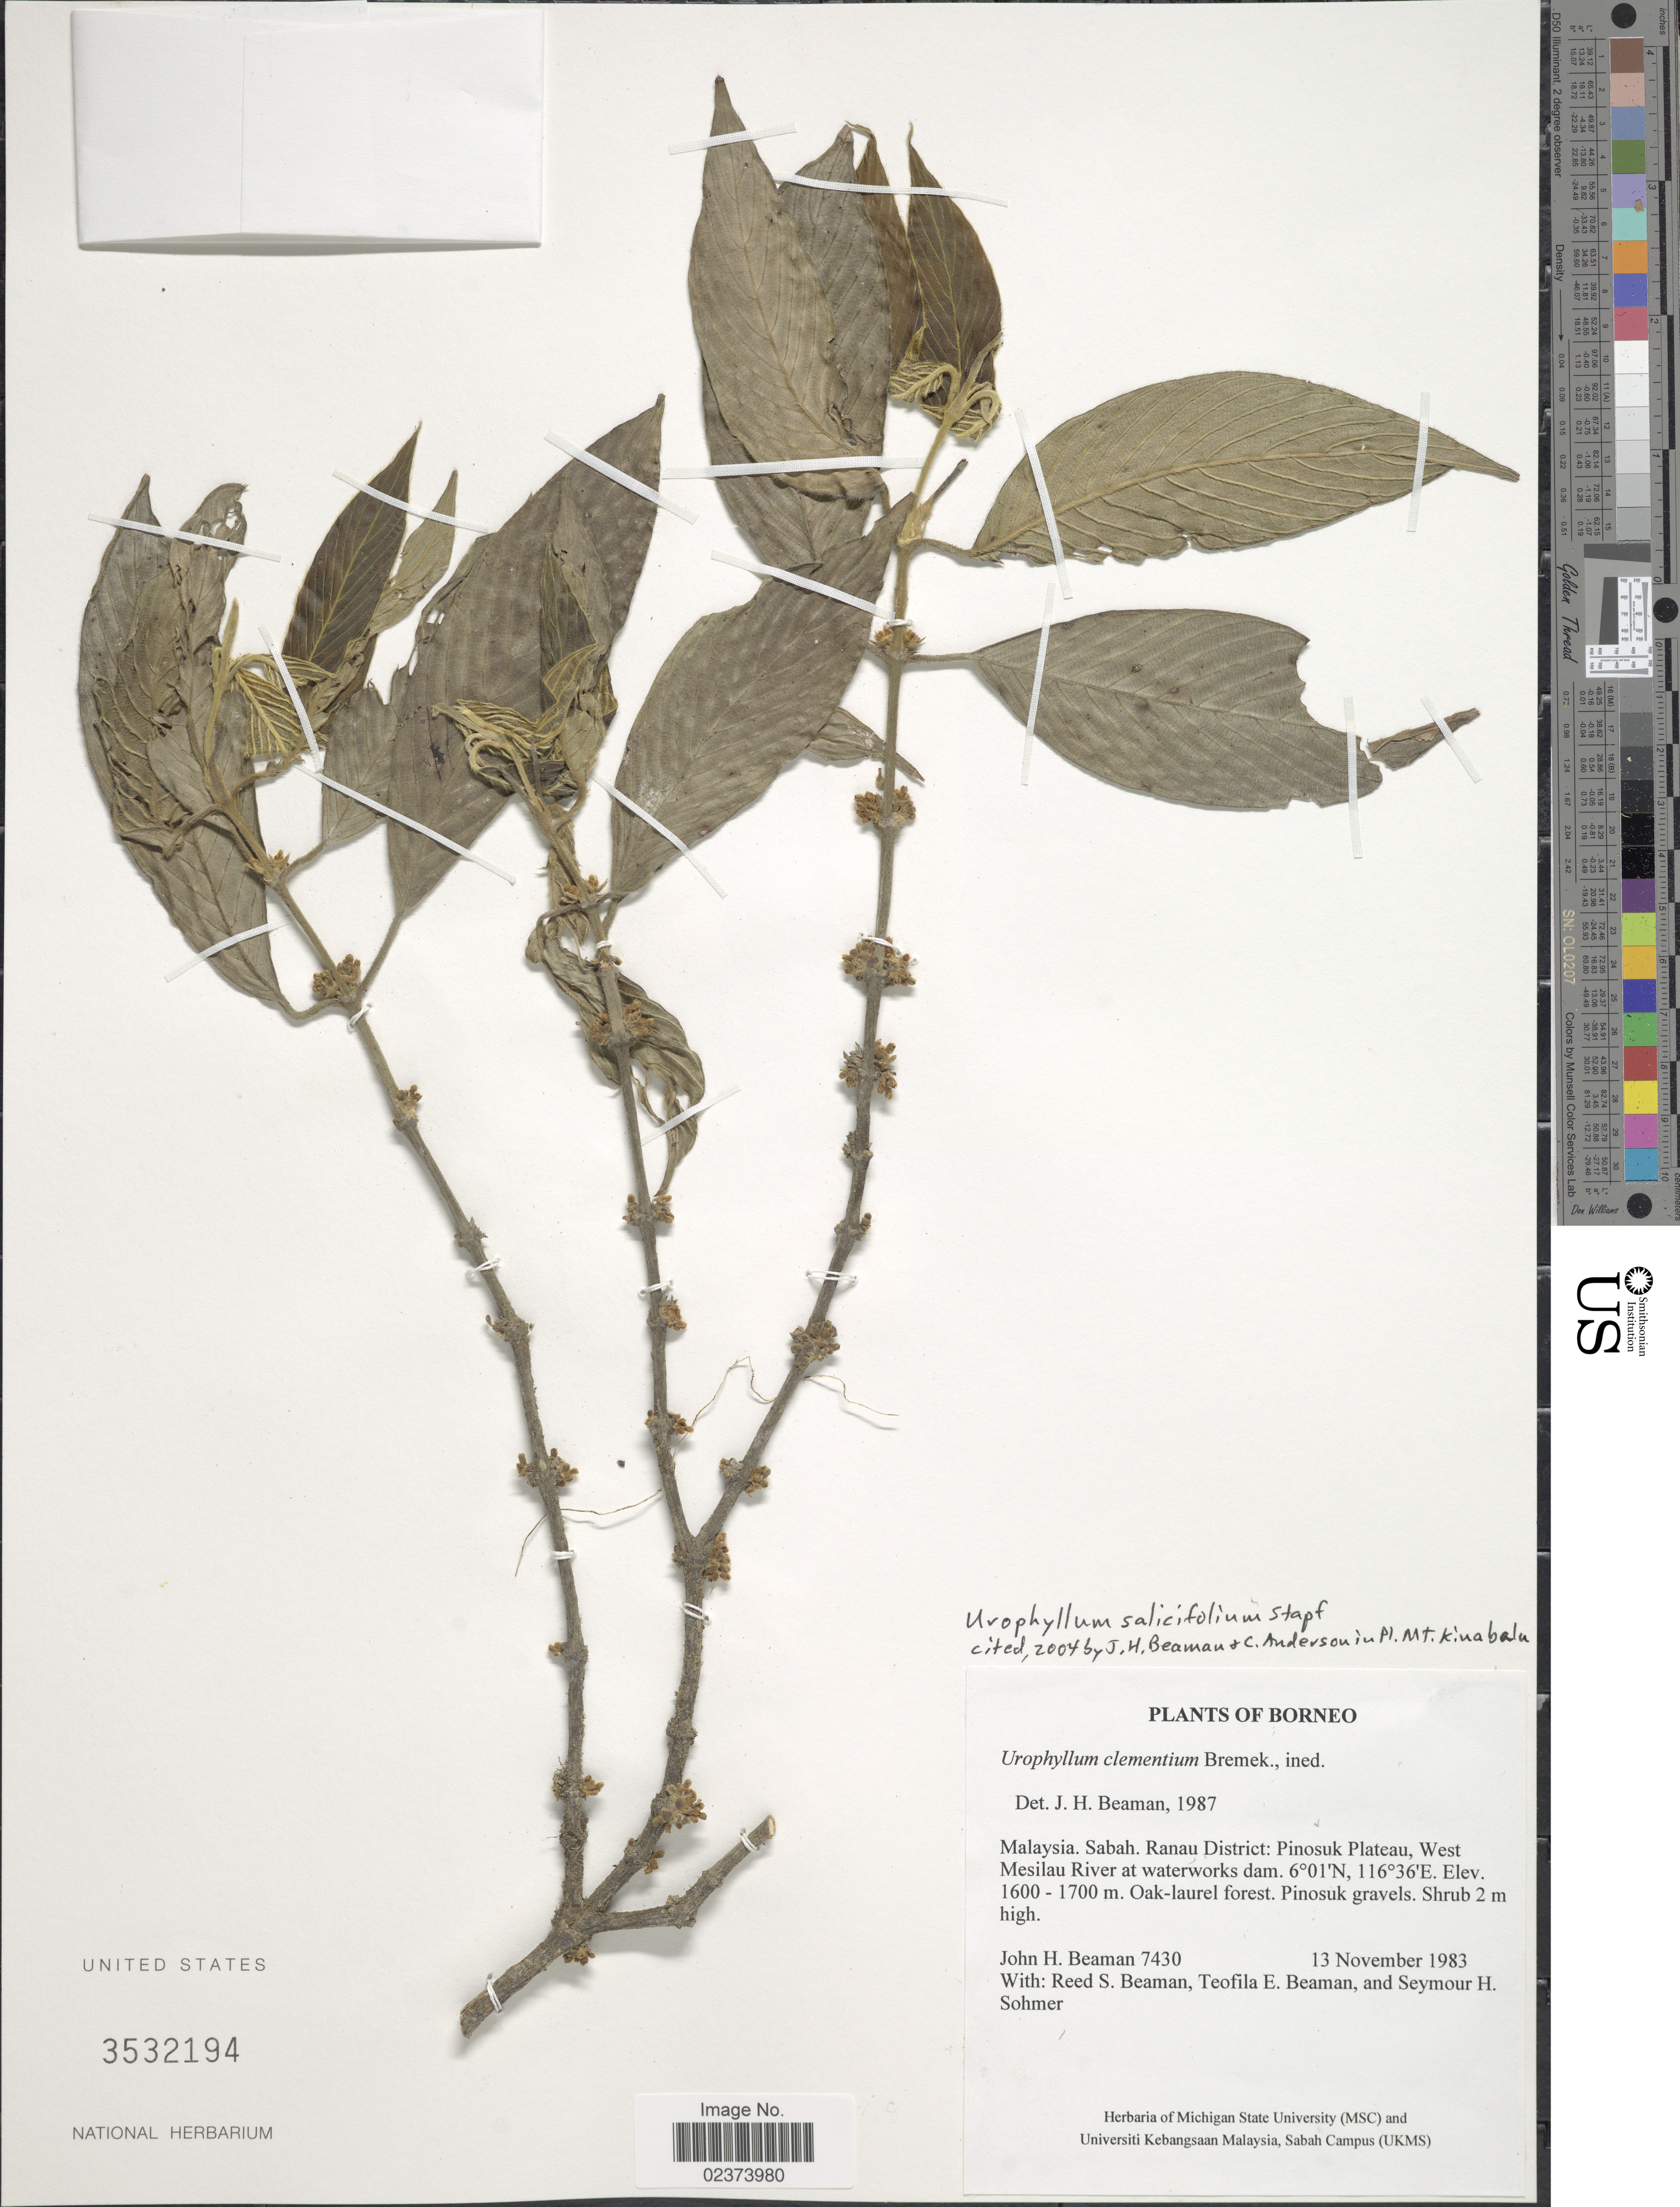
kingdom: Plantae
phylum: Tracheophyta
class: Magnoliopsida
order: Gentianales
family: Rubiaceae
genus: Urophyllum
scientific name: Urophyllum salicifolium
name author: Stapf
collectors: J. H. Beaman, R. S. Beaman, T. E. Beaman & S. H. Sohmer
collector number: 7430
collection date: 1983-11-13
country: Malaysia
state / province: Sabah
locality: Borneo, Ranau District: Pinosuk Plateau, West Mesilau River at waterworks dam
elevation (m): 1600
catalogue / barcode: US 3532194